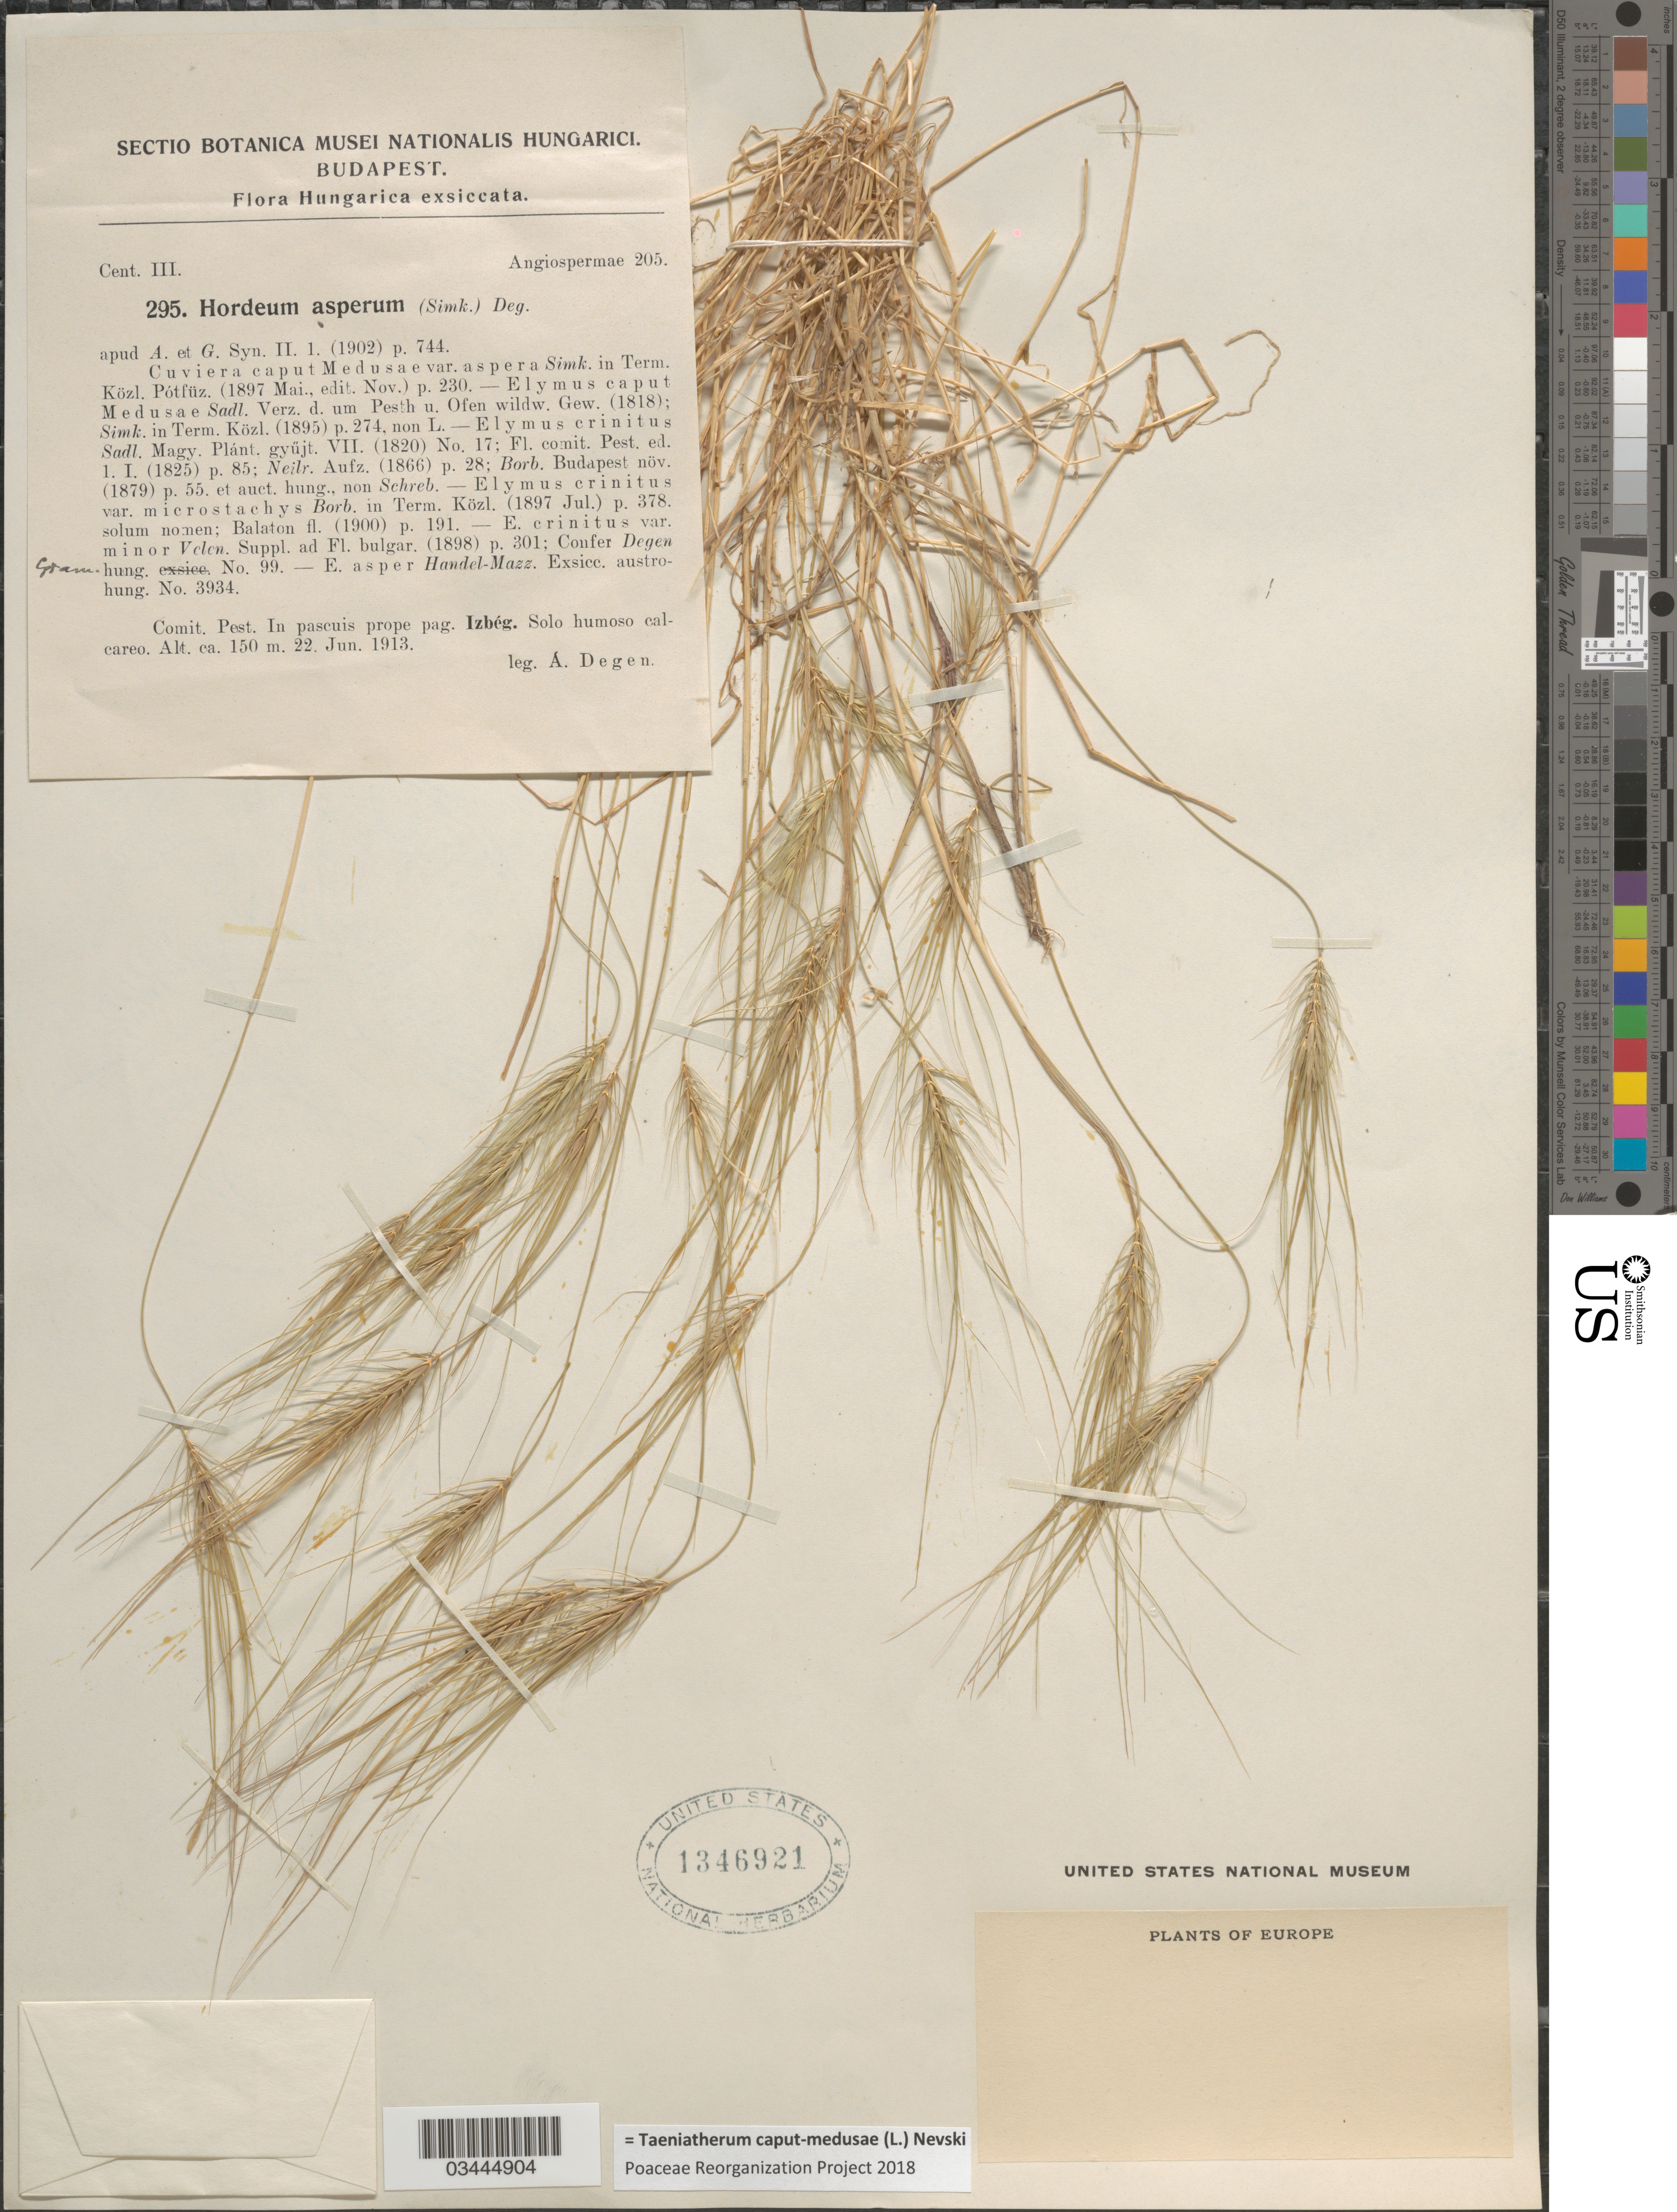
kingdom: Plantae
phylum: Tracheophyta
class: Liliopsida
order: Poales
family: Poaceae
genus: Taeniatherum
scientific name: Taeniatherum caput-medusae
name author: L.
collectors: A. Degen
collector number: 295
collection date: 1913-06-22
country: Hungary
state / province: Pest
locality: Hungarica. Comit. Pest. In pascuis prope pag. Izbég. Solo humoso calcareo.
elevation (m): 150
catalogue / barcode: US 1346921